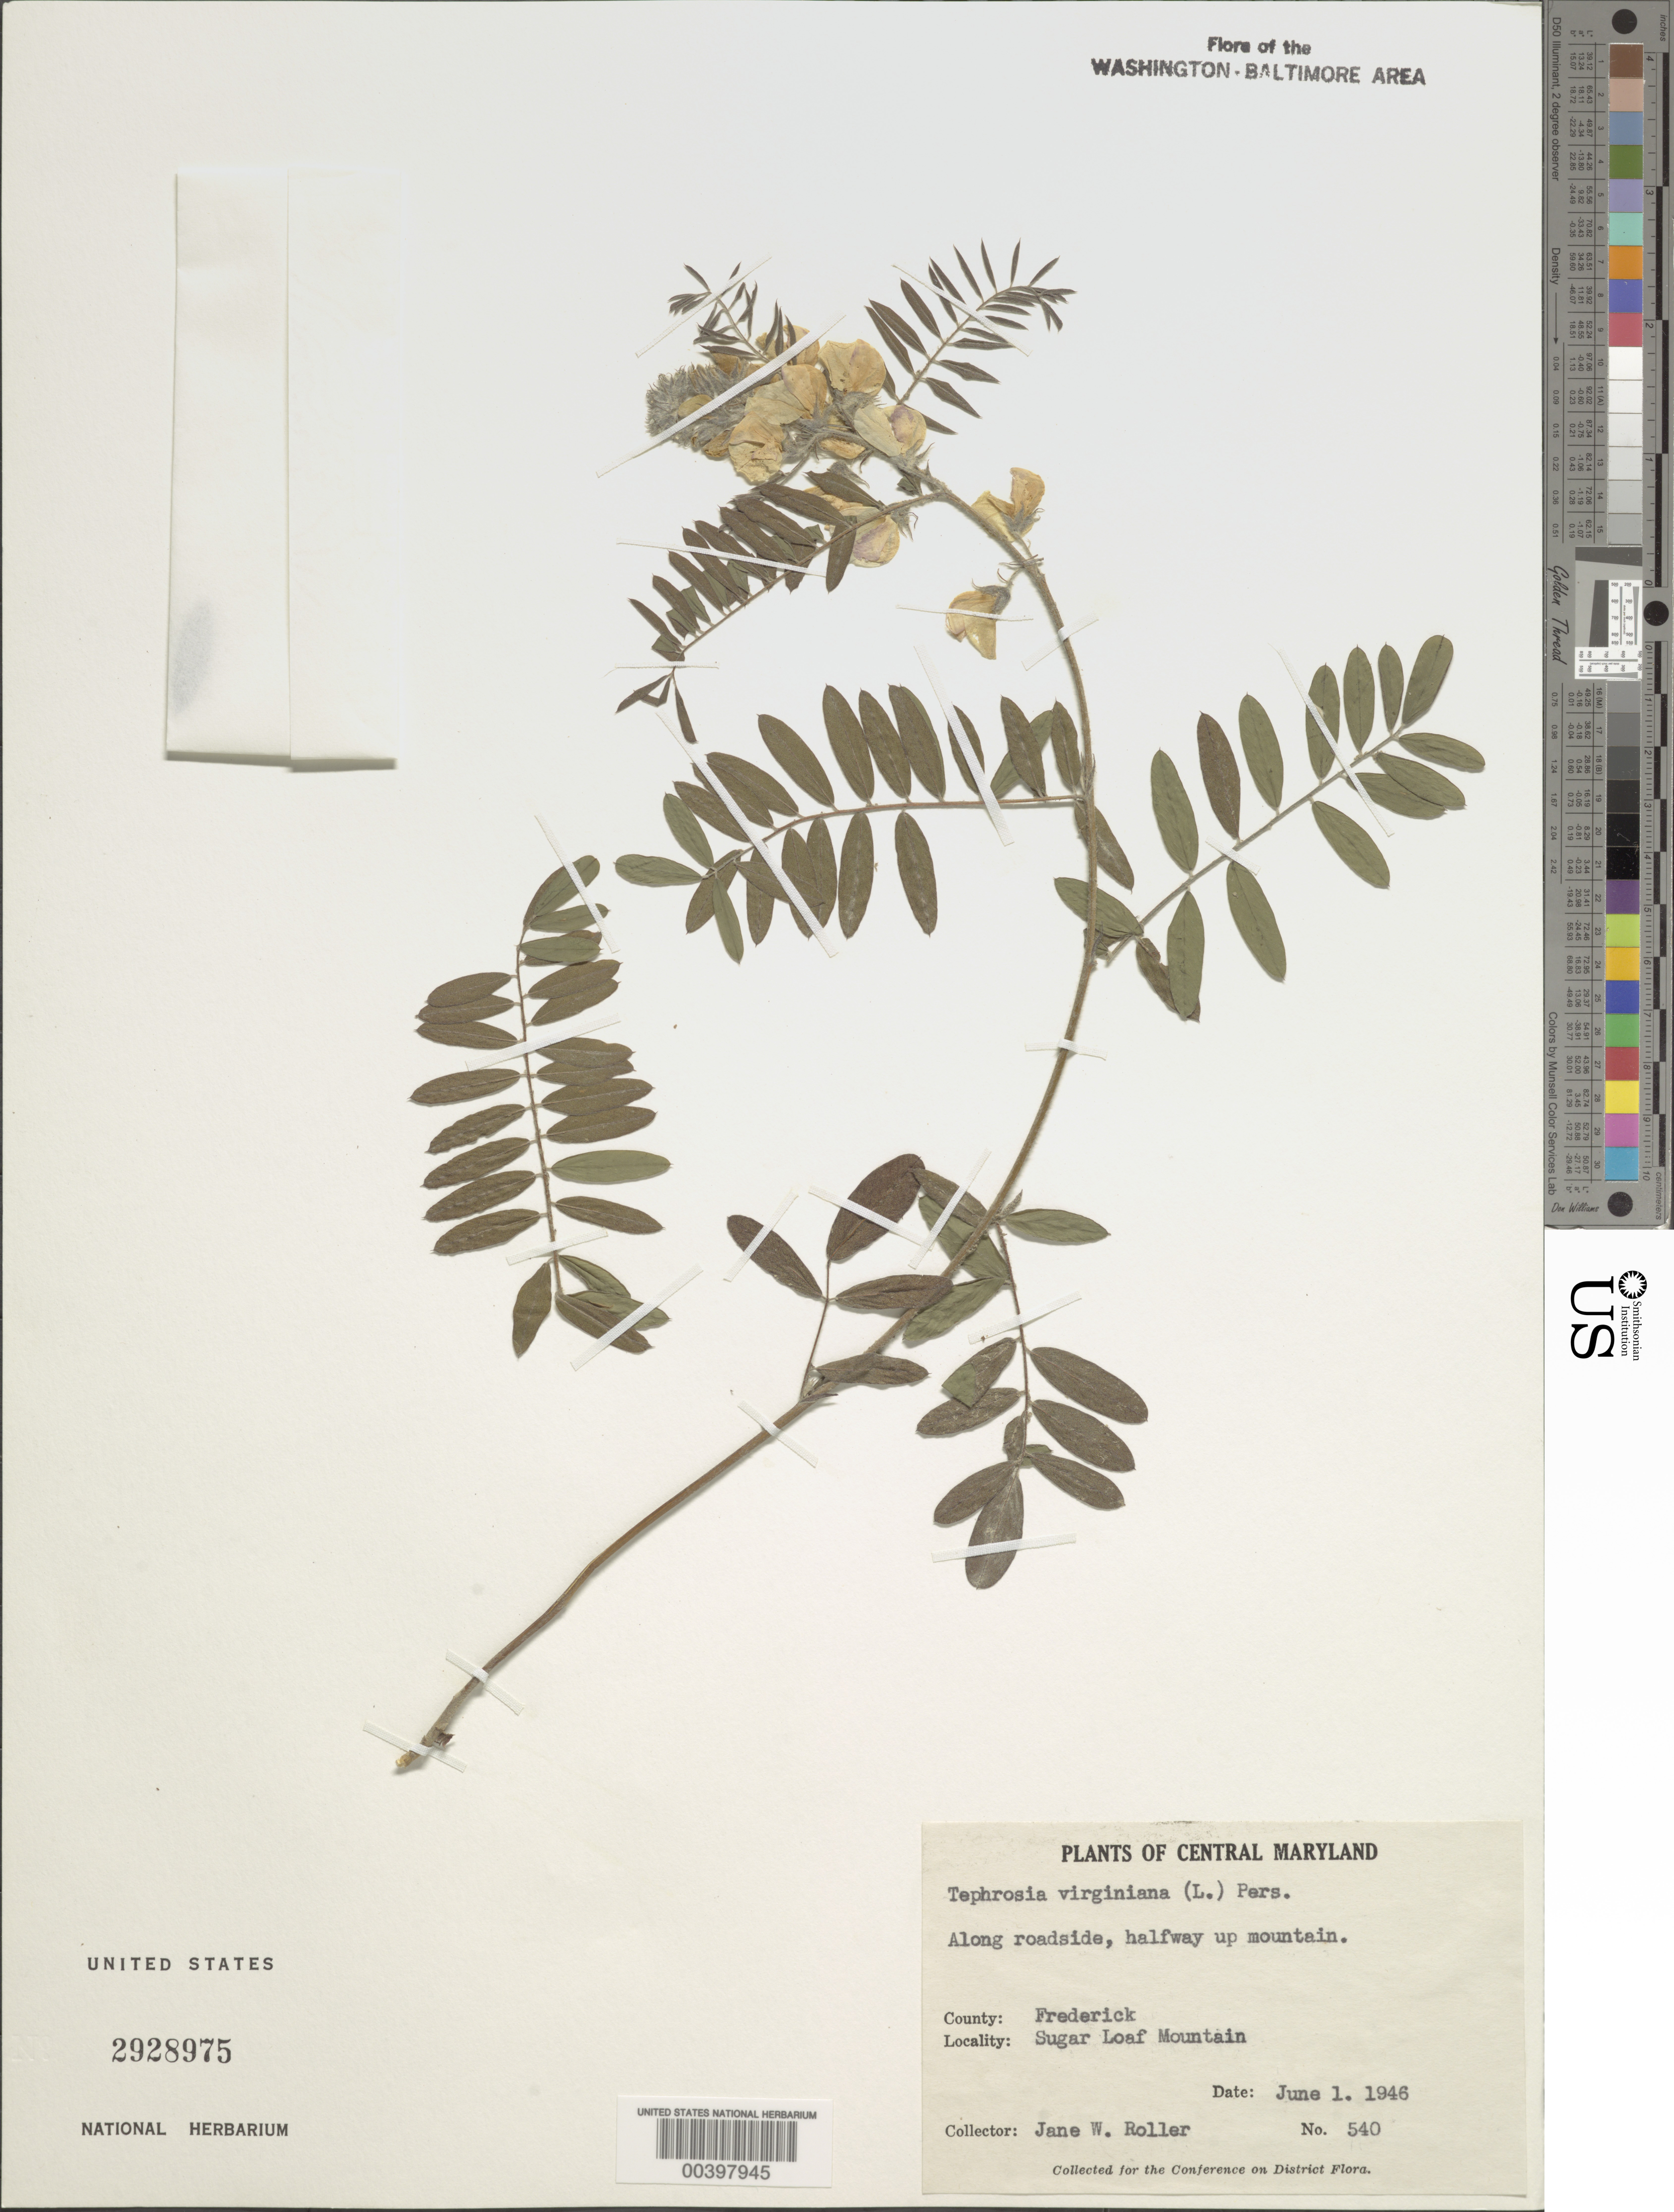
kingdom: Plantae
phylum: Tracheophyta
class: Magnoliopsida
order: Fabales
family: Fabaceae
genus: Tephrosia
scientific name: Tephrosia virginiana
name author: (L.) Pers.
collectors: J. W. Roller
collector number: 540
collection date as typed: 01 Jun 1946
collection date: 1946-06-01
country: United States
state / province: Maryland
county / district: Frederick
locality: Sugar Loaf Mountain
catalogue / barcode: US 2928975